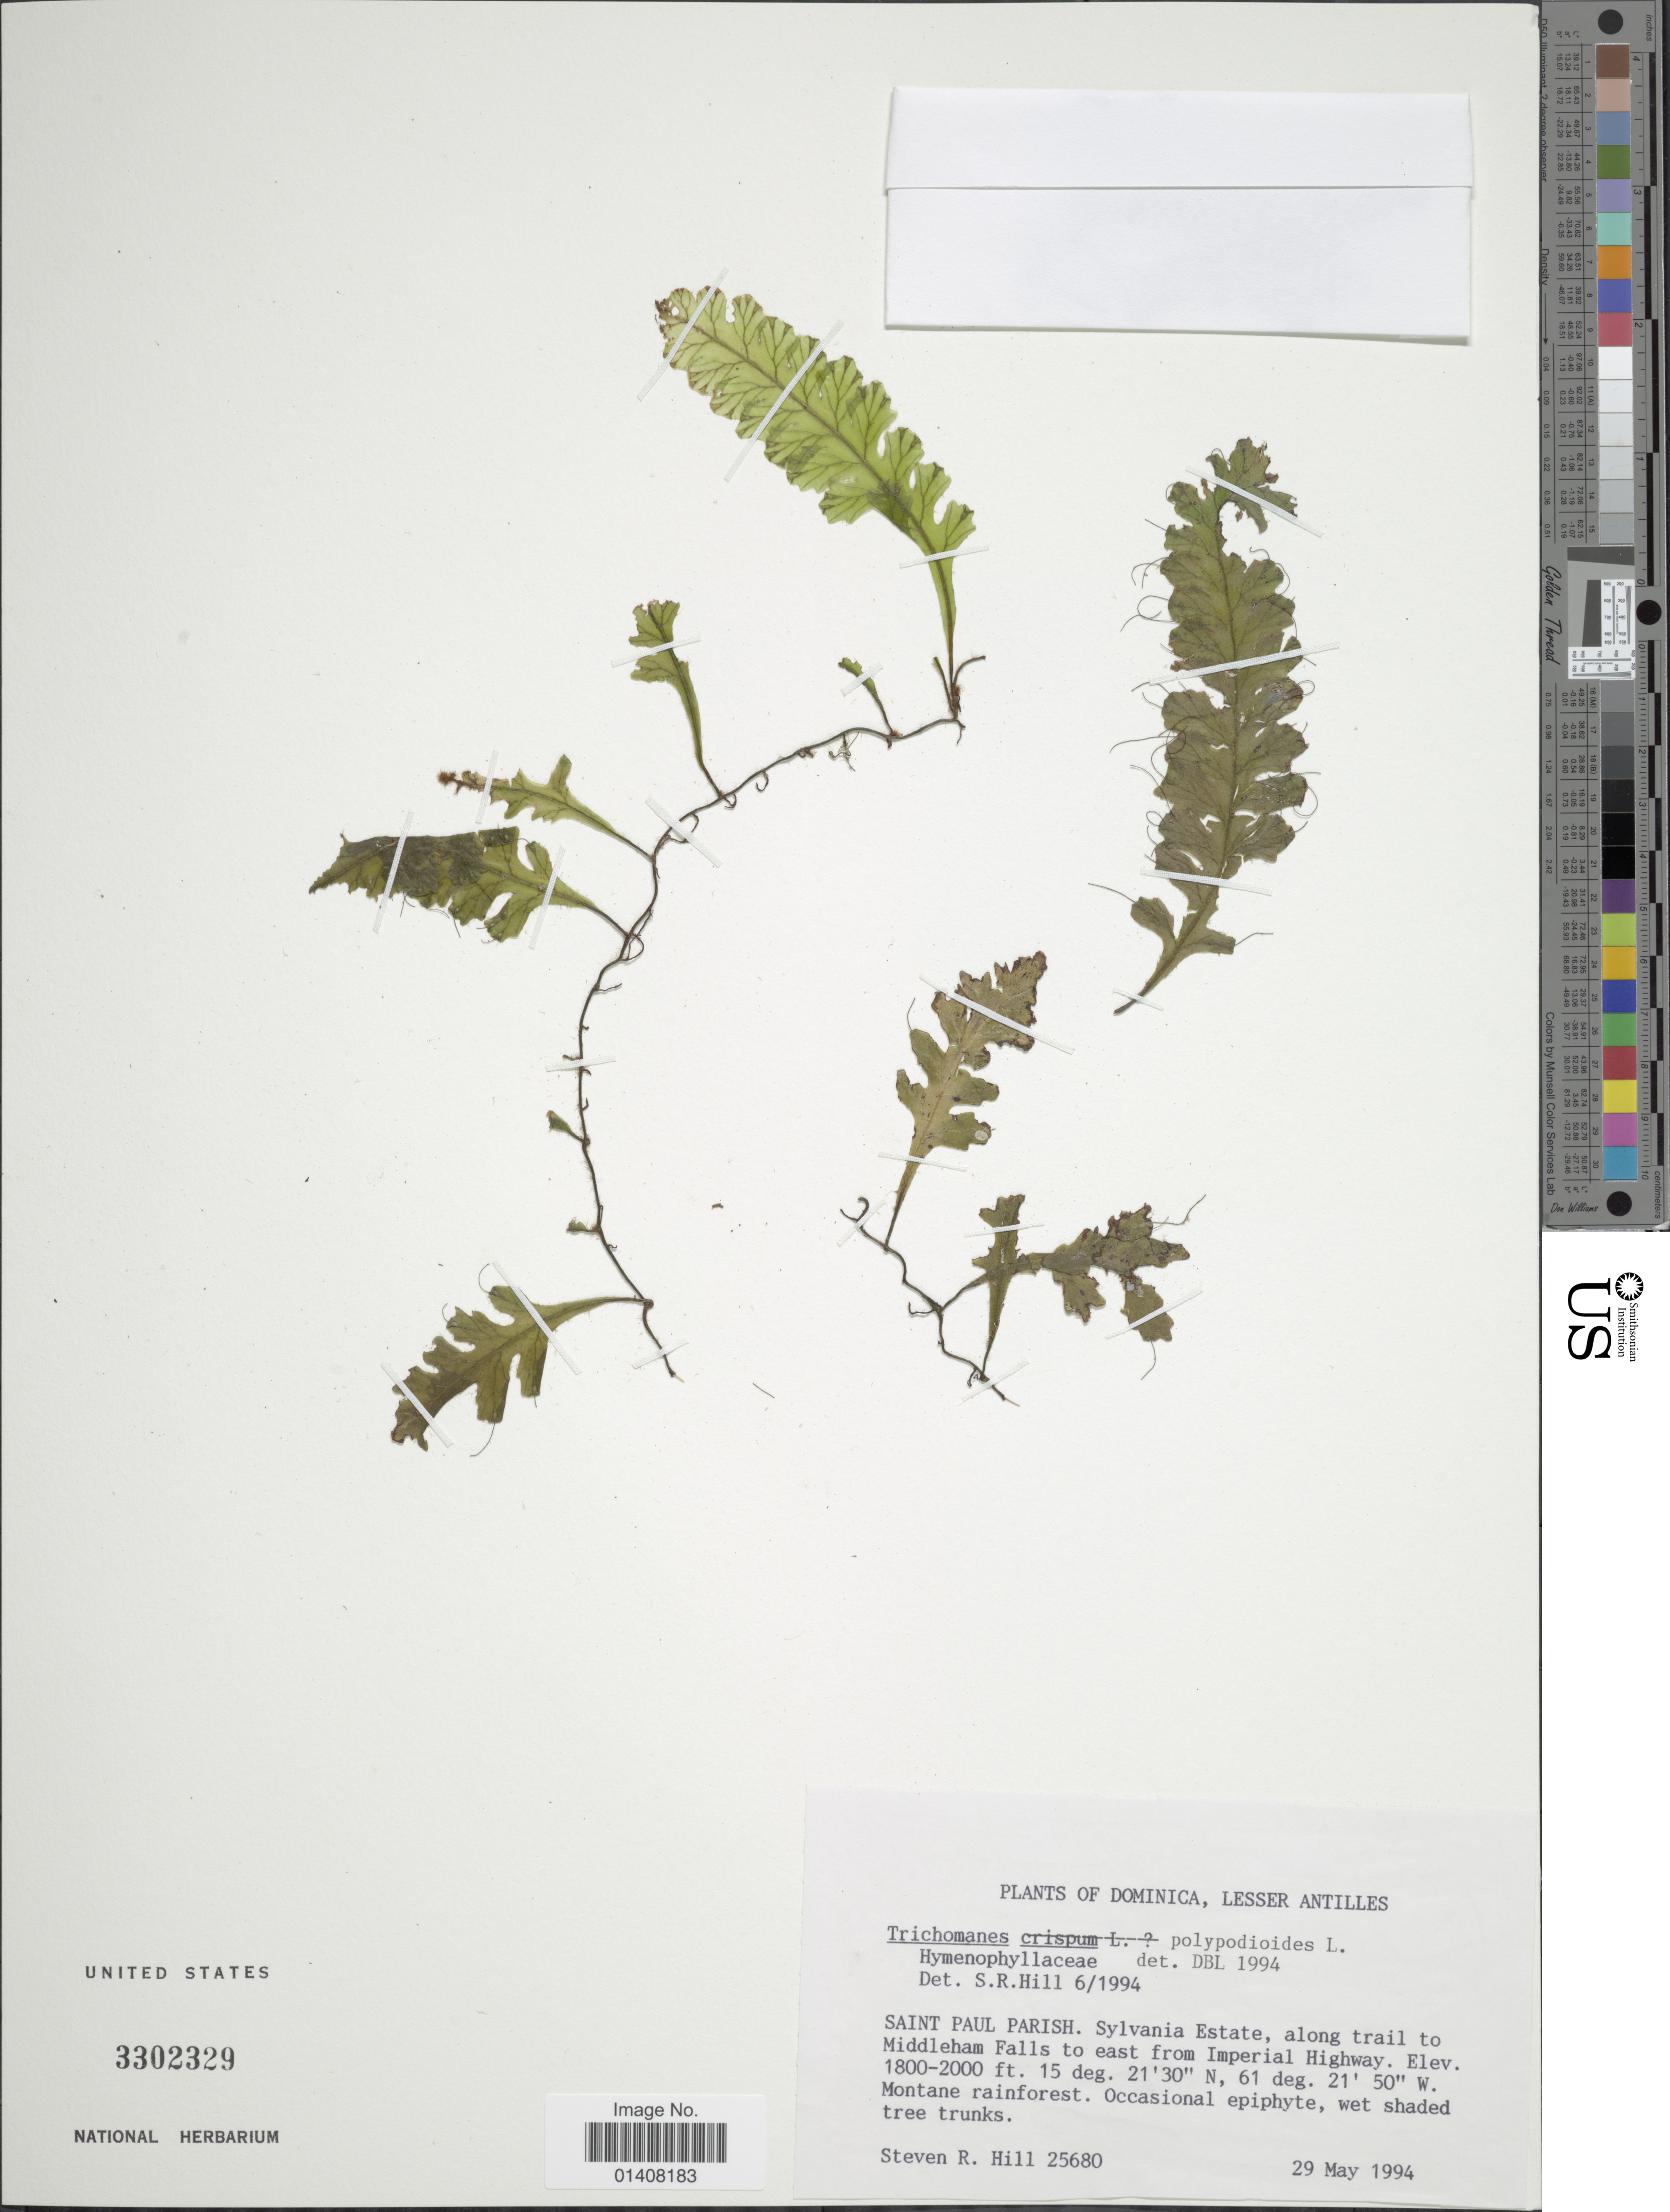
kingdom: Plantae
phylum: Tracheophyta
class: Polypodiopsida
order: Hymenophyllales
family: Hymenophyllaceae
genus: Trichomanes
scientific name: Trichomanes polypodioides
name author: L.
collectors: S. R. Hill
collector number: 25680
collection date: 1994-05-29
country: Dominica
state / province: St. Paul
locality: Dominica Lesser Antilles, Saint Paul Parish, Sulvania Estate, along trail to Middleham Falls to east from Imperial Highway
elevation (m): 549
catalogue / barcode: US 3302329